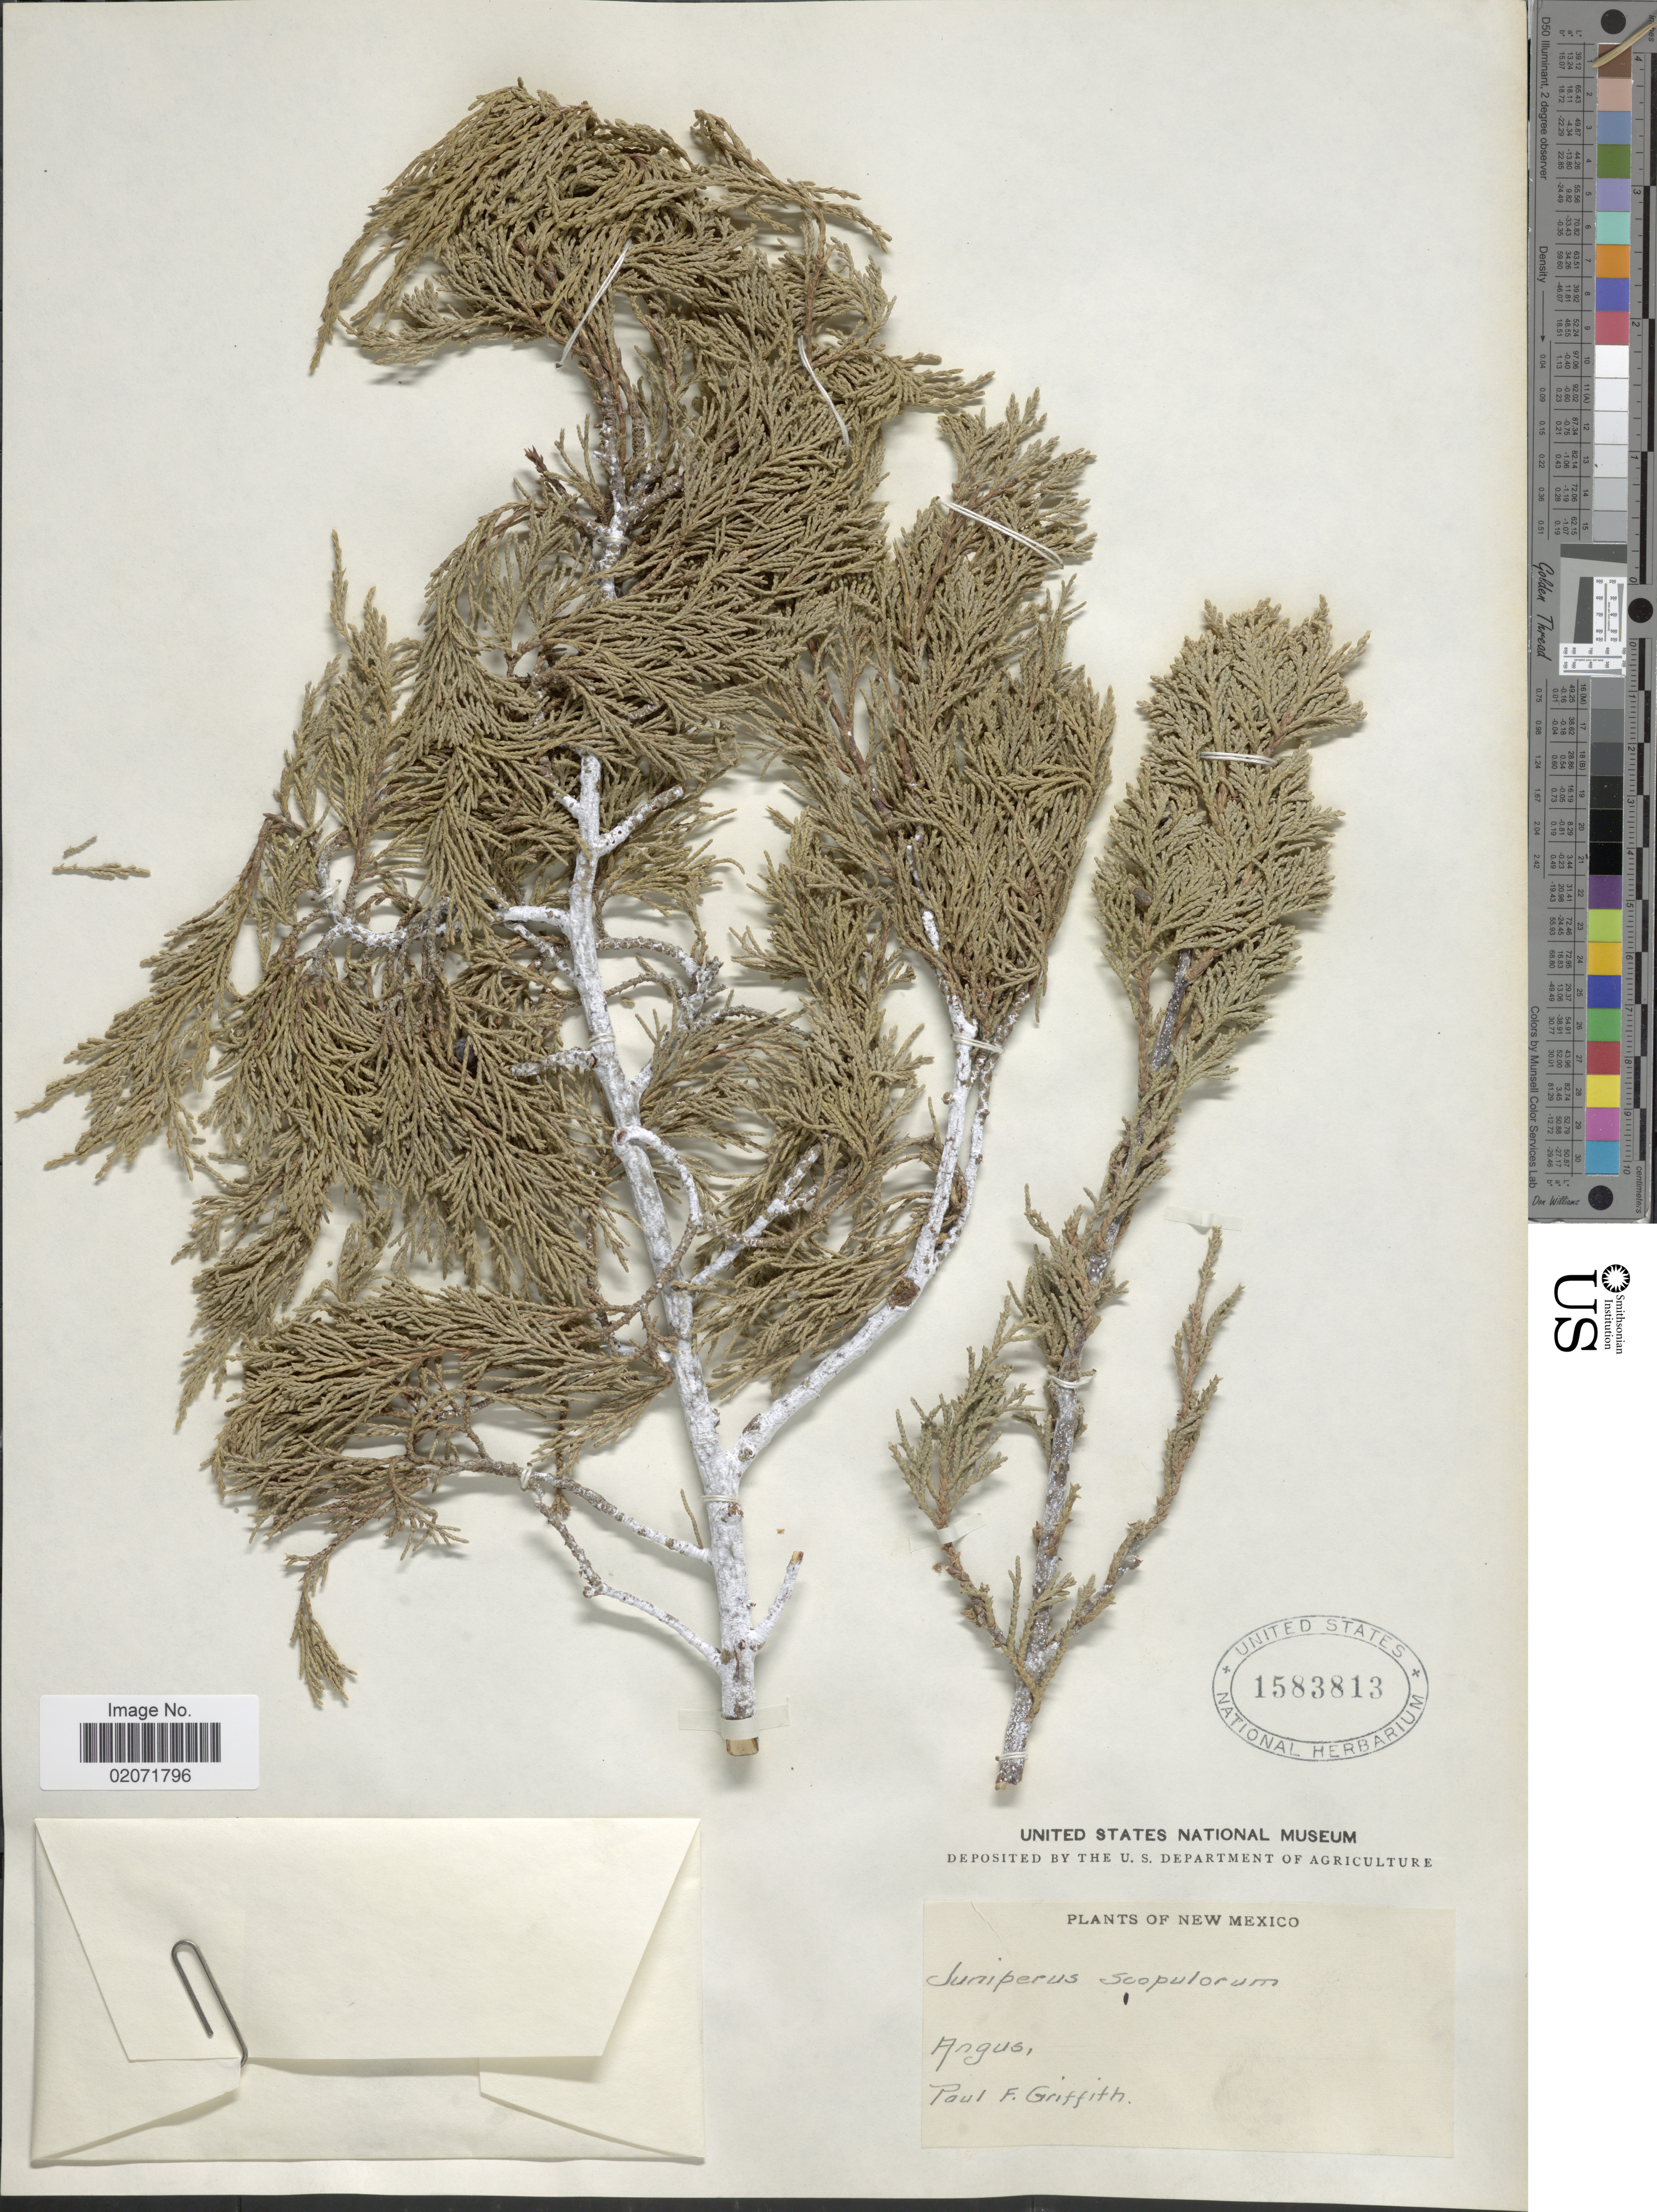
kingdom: Plantae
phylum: Tracheophyta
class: Pinopsida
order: Pinales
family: Cupressaceae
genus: Juniperus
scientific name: Juniperus scopulorum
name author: Sarg.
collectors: P. Griffith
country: United States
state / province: New Mexico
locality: Angus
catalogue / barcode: US 1583813